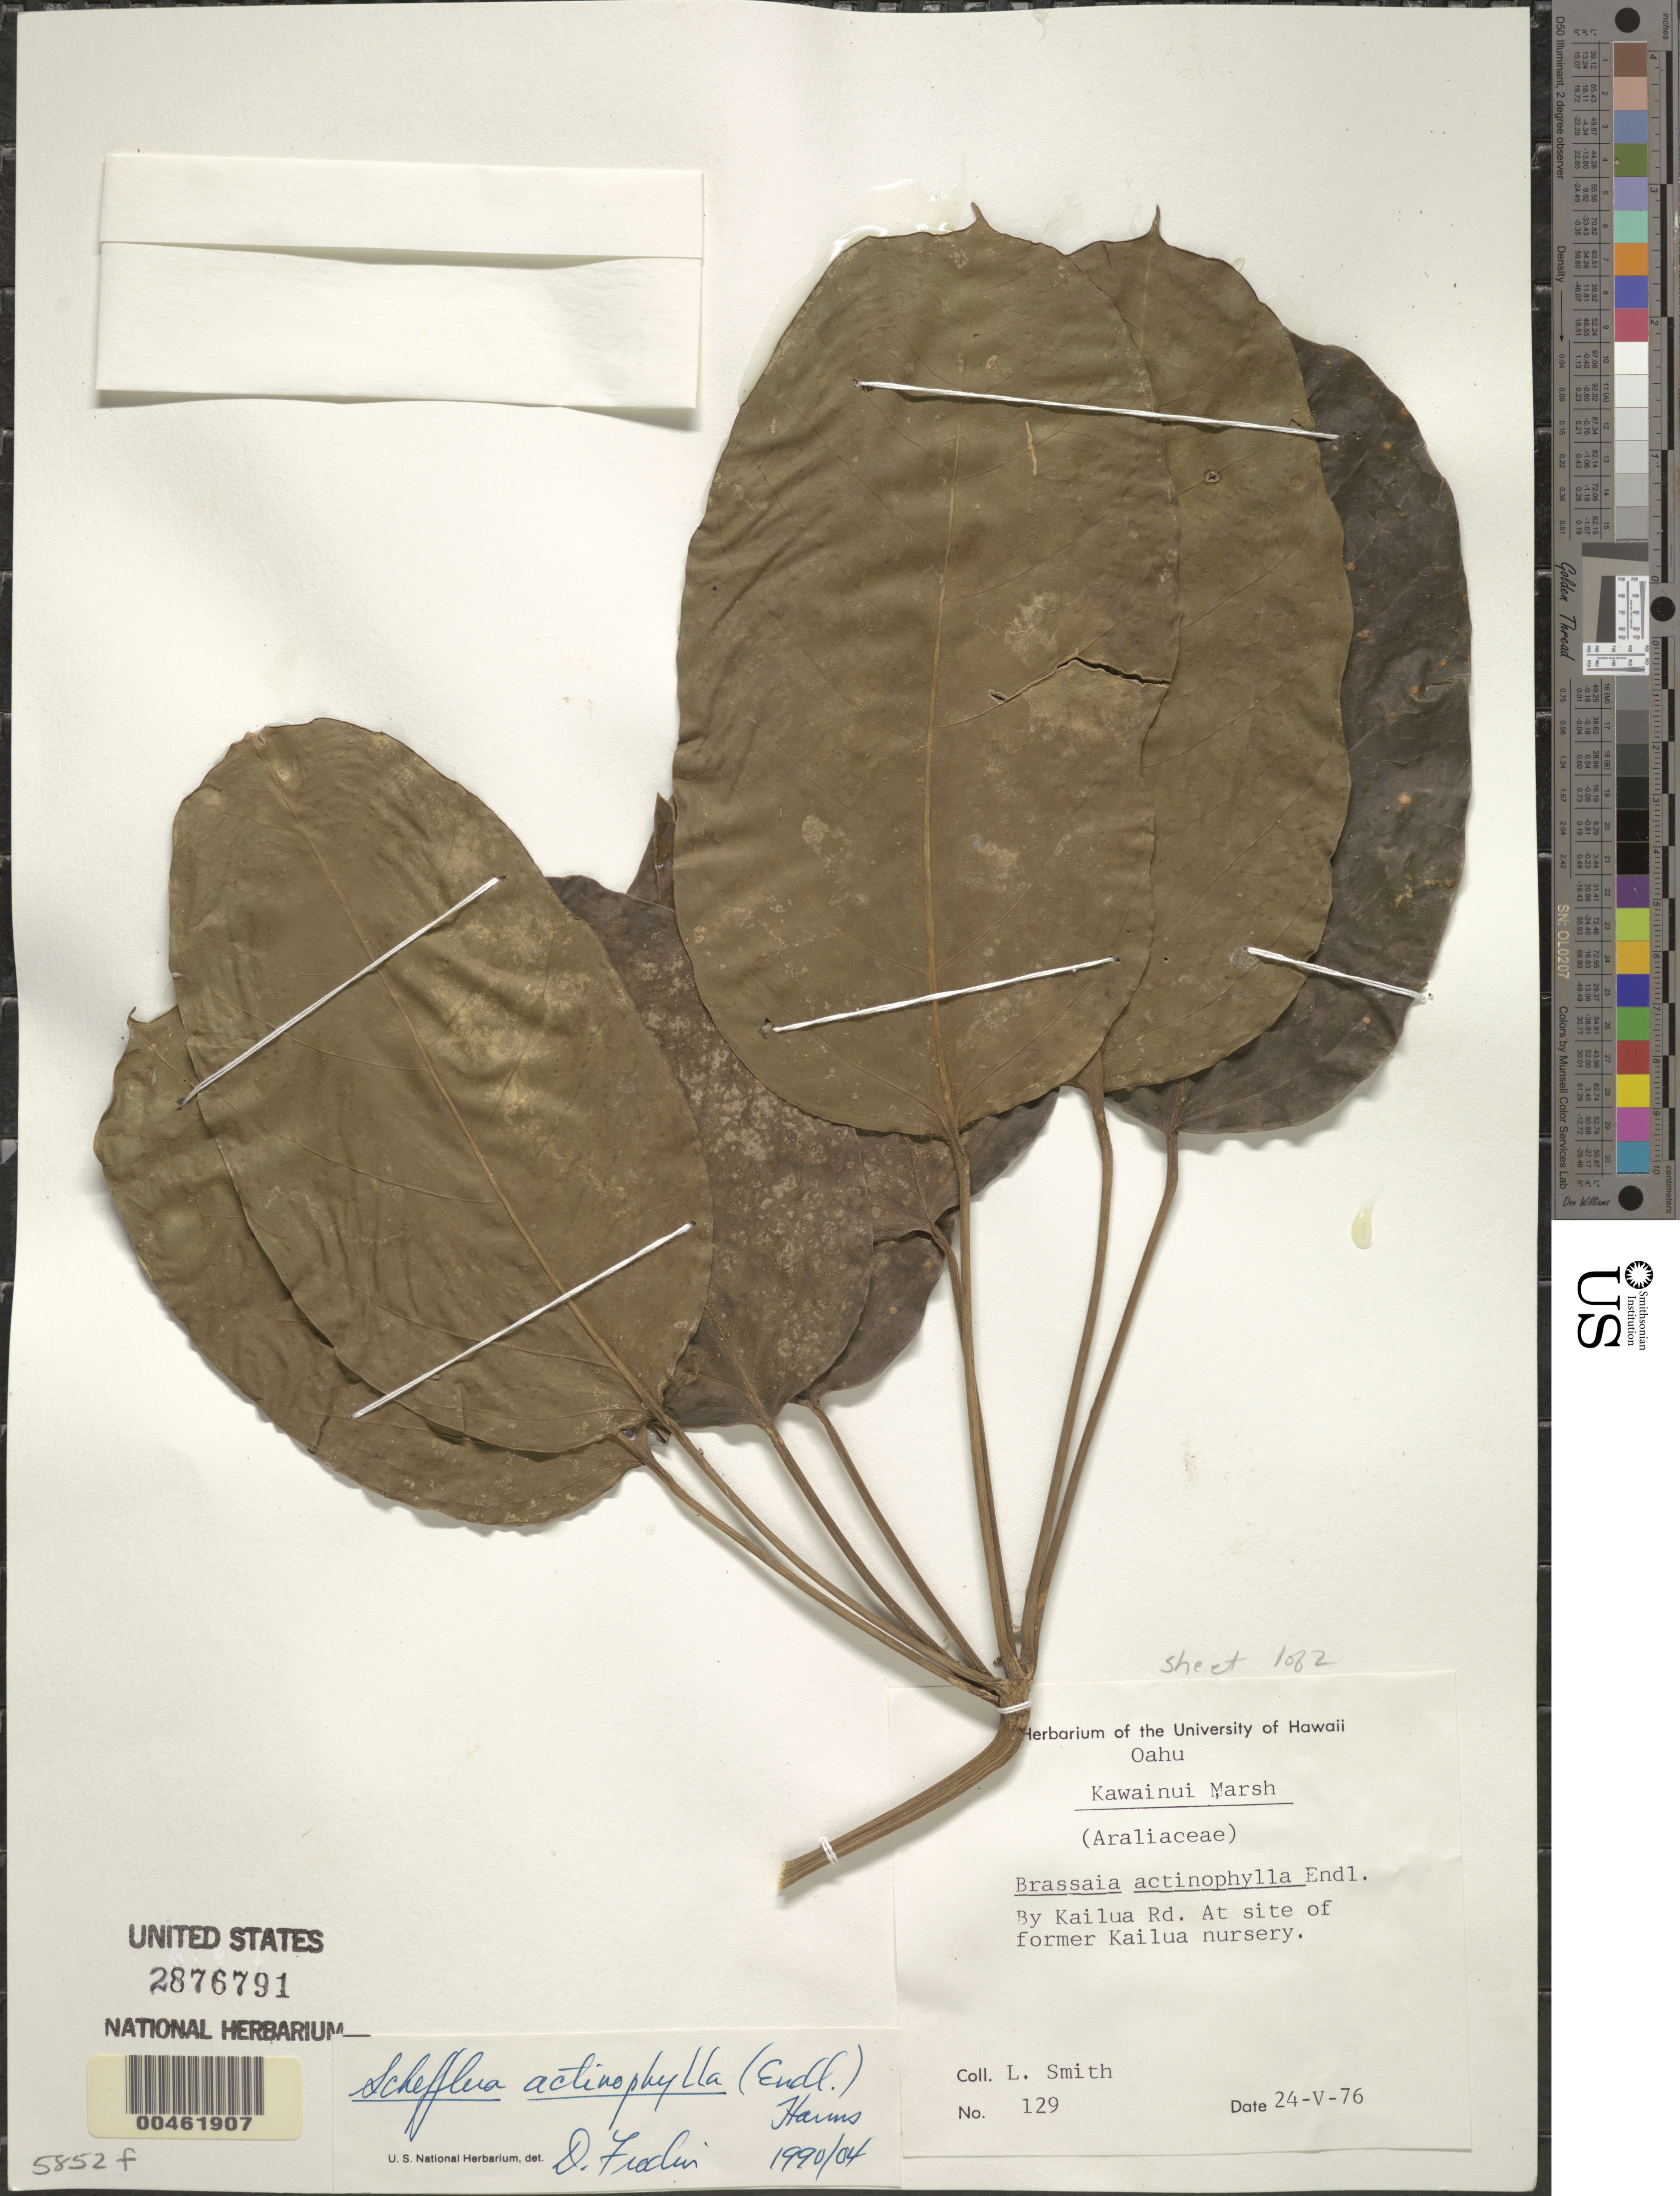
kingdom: Plantae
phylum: Tracheophyta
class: Magnoliopsida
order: Apiales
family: Araliaceae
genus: Schefflera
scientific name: Schefflera actinophylla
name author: (Endl.) Harms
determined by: Frodin, D. G.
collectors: L. Smith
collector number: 129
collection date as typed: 24 May 1976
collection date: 1976-05-24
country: United States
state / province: Hawaii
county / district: Honolulu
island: Oahu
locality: Kawainui Marsh, by Kailua Road, at site of former Kailua nursery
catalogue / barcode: US 2876791